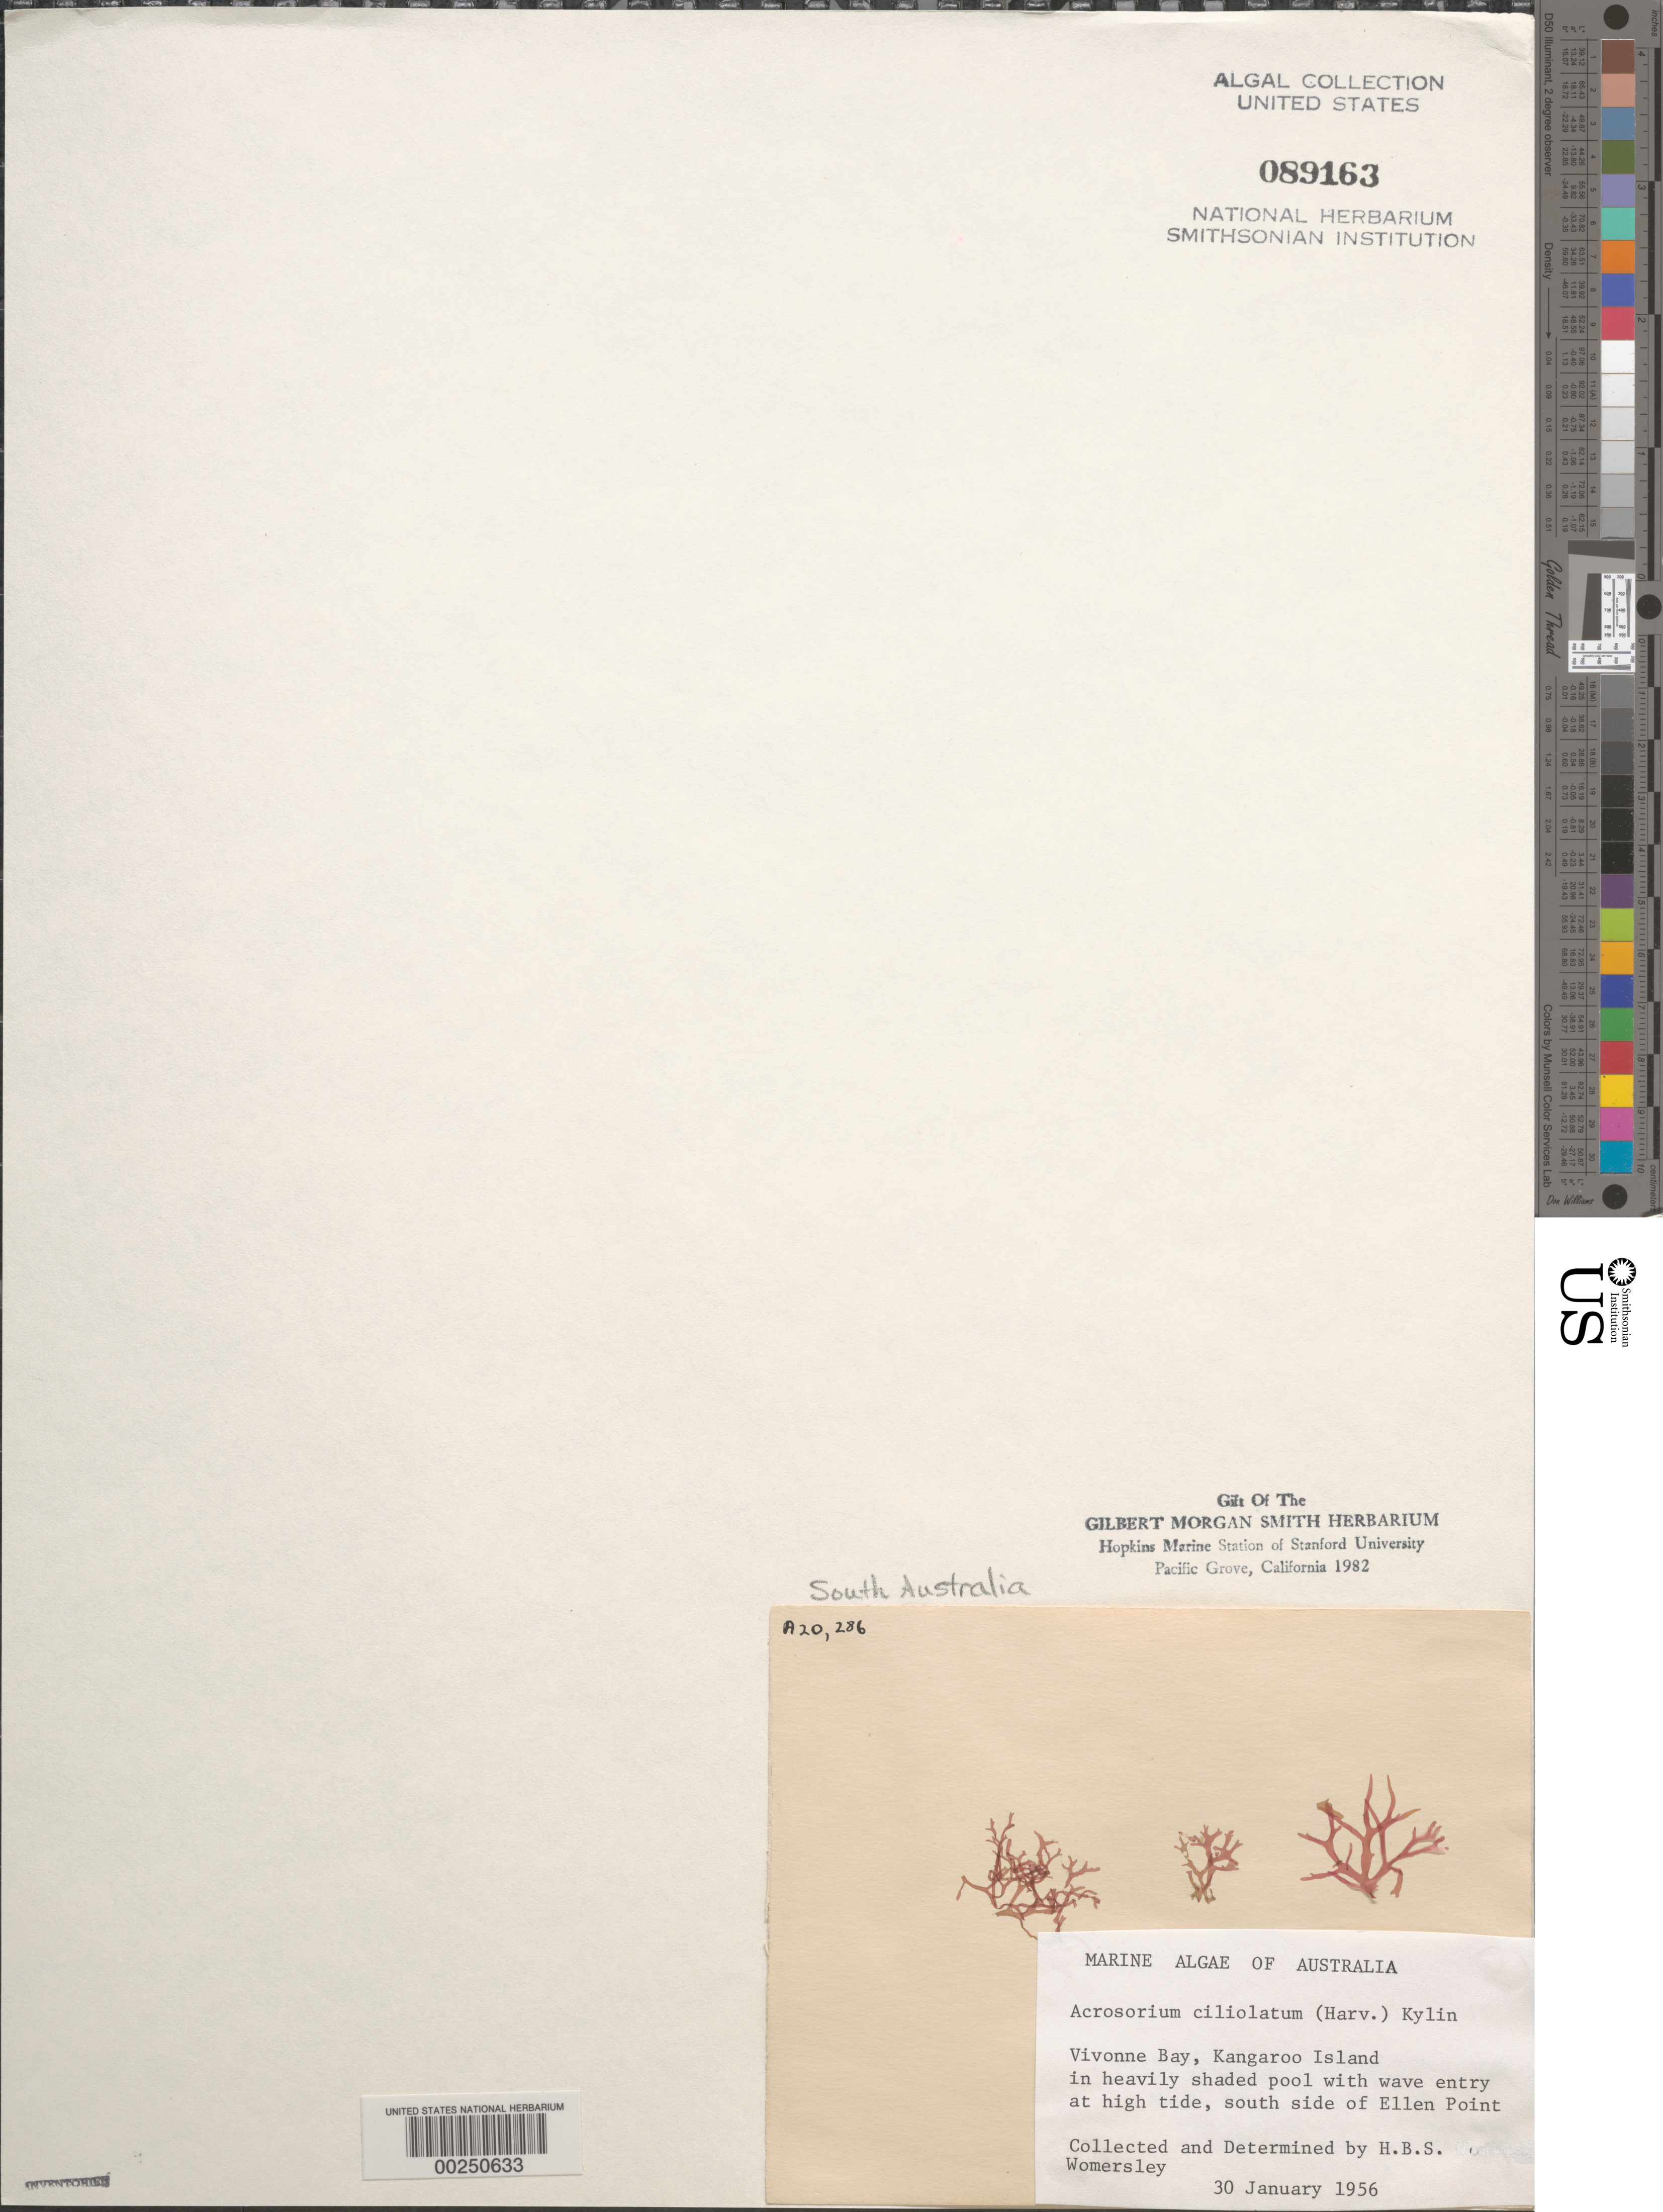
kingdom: Plantae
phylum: Rhodophyta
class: Florideophyceae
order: Ceramiales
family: Delesseriaceae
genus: Acrosorium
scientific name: Acrosorium ciliolatum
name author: (Harv.) Kylin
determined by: Womersley, H. B. S.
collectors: H. B. S. Womersley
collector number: A20286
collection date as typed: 30 Jan 1956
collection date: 1956-01-30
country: Australia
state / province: South Australia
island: Kangaroo Island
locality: Vivonne Bay, Ellen Point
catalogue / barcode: US 89163